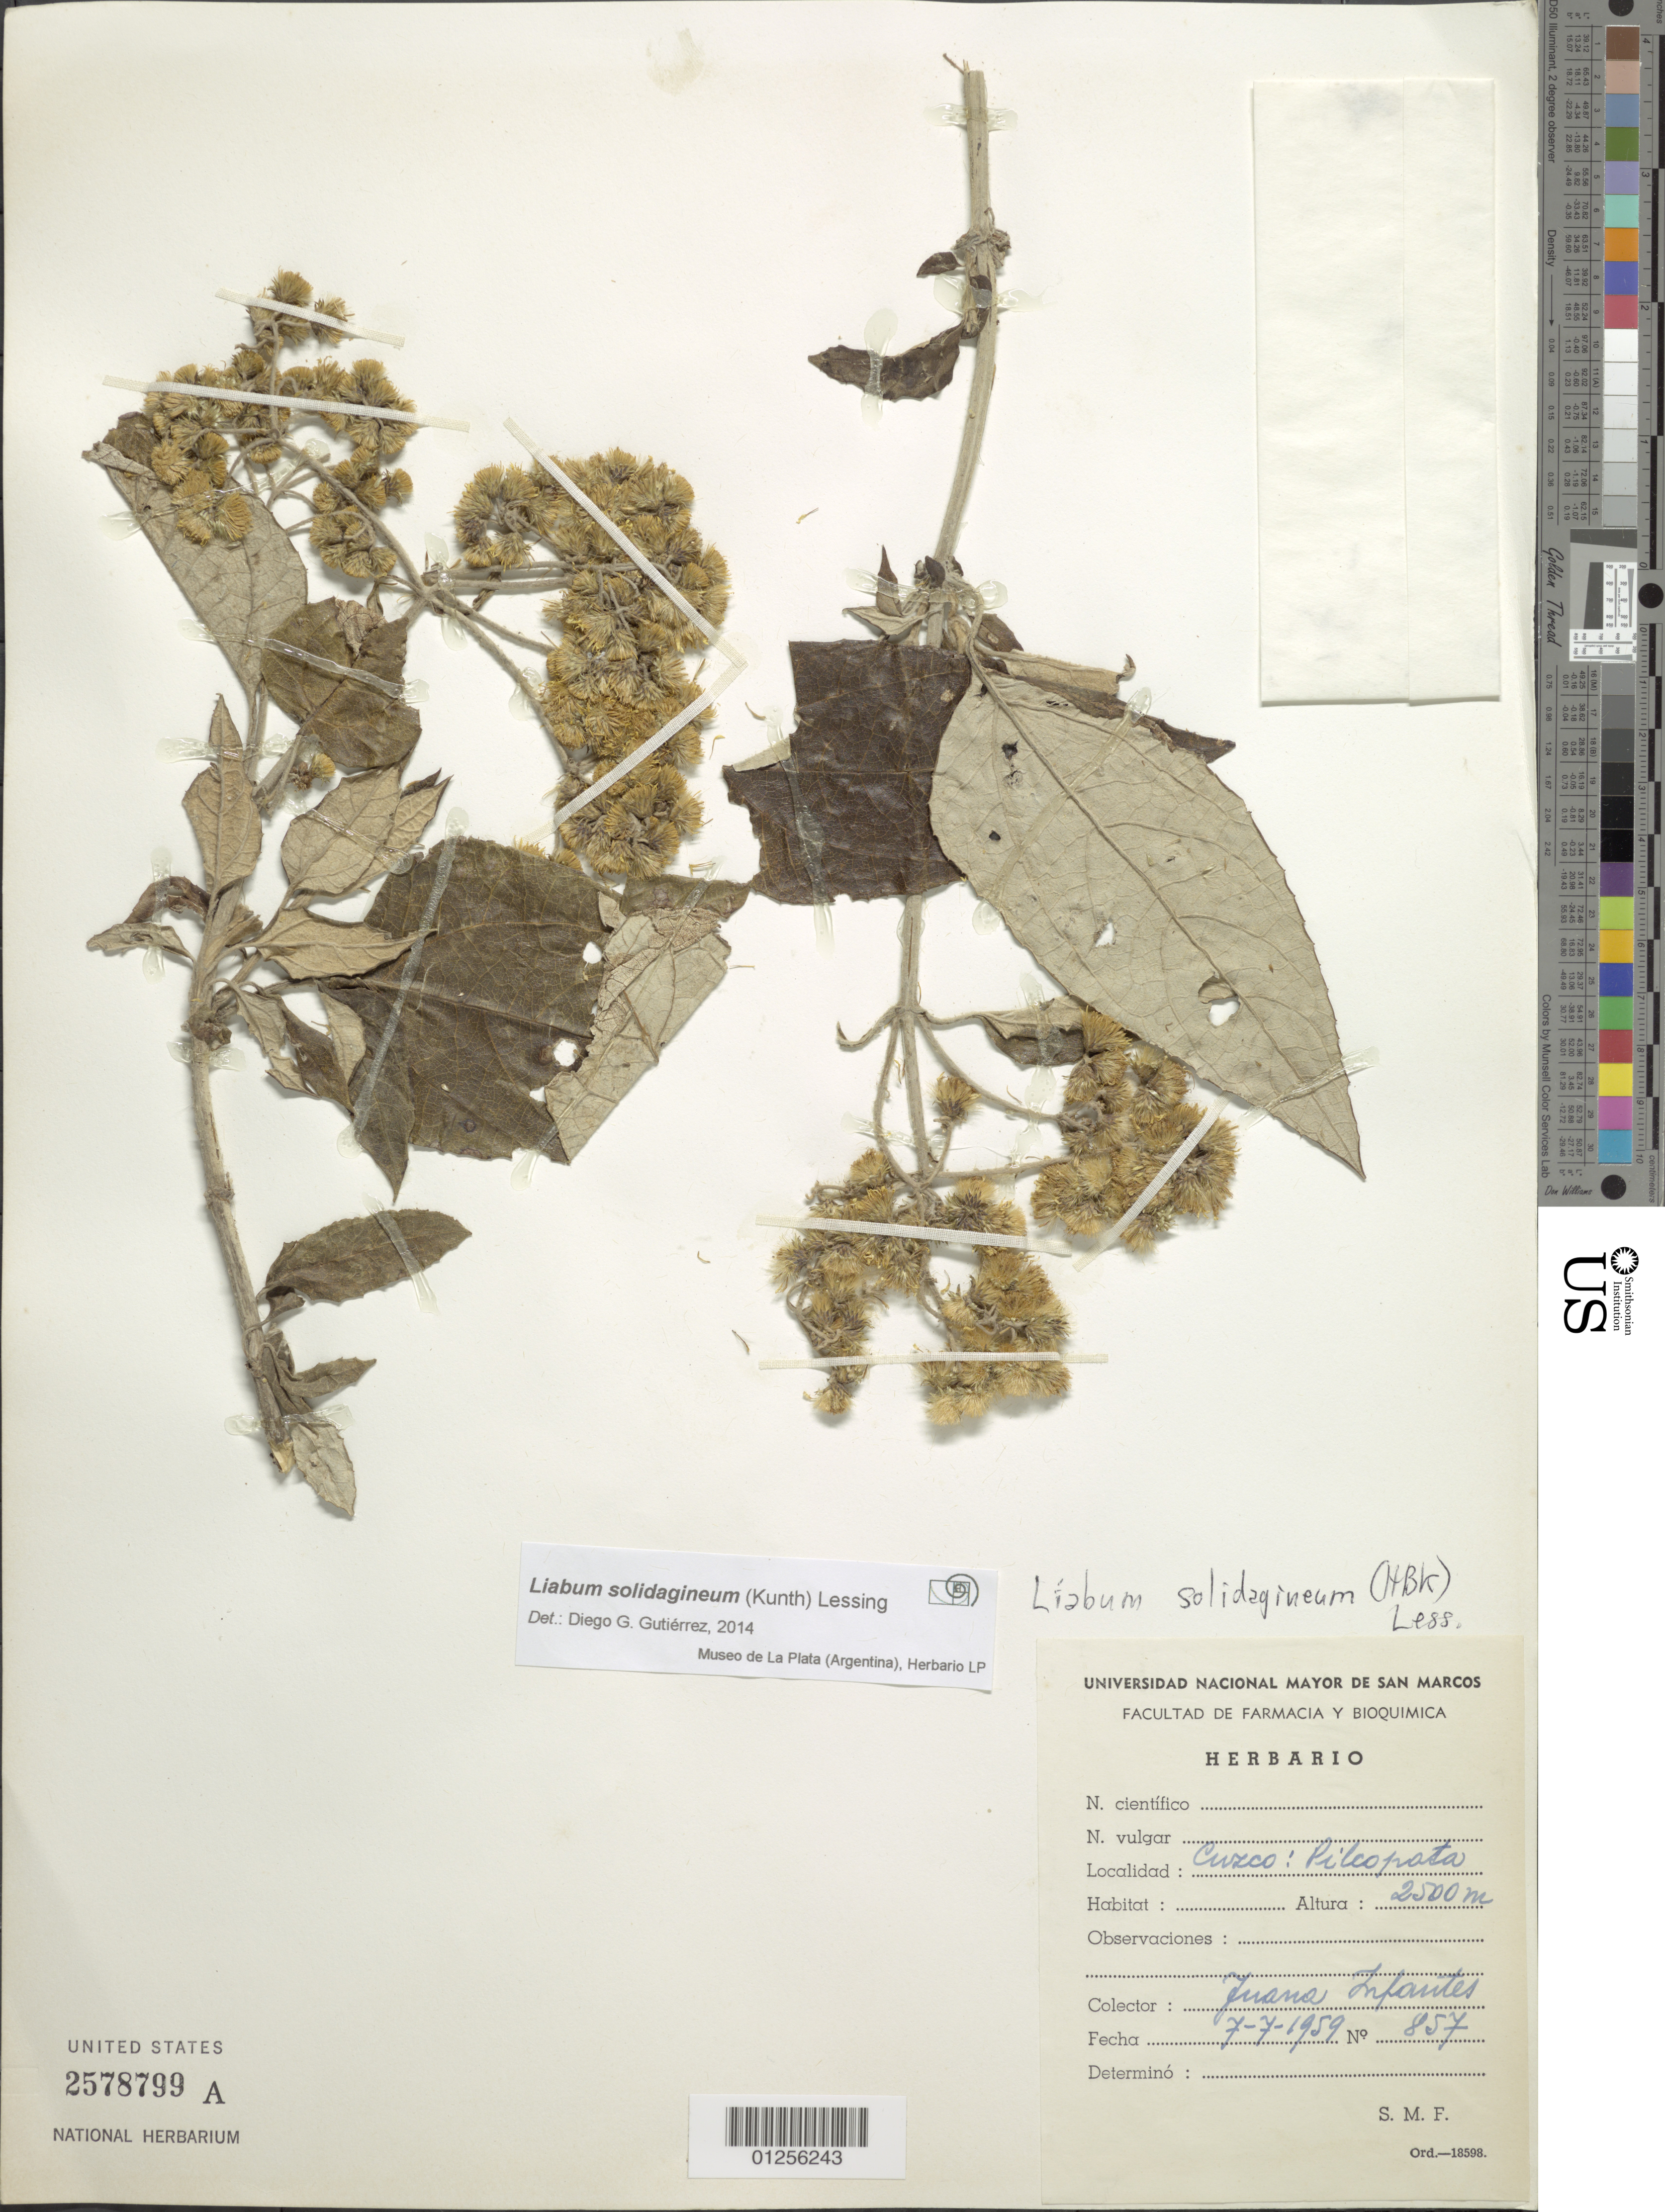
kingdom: Plantae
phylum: Tracheophyta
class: Magnoliopsida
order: Asterales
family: Asteraceae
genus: Liabum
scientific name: Liabum solidagineum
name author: (Kunth) Less.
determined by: Gutierrez, D. G.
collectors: J. Infantes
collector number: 857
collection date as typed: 7 July 1959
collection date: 1959-07-07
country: Peru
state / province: Cusco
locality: Pilcopata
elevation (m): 2500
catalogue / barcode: US 2578799A